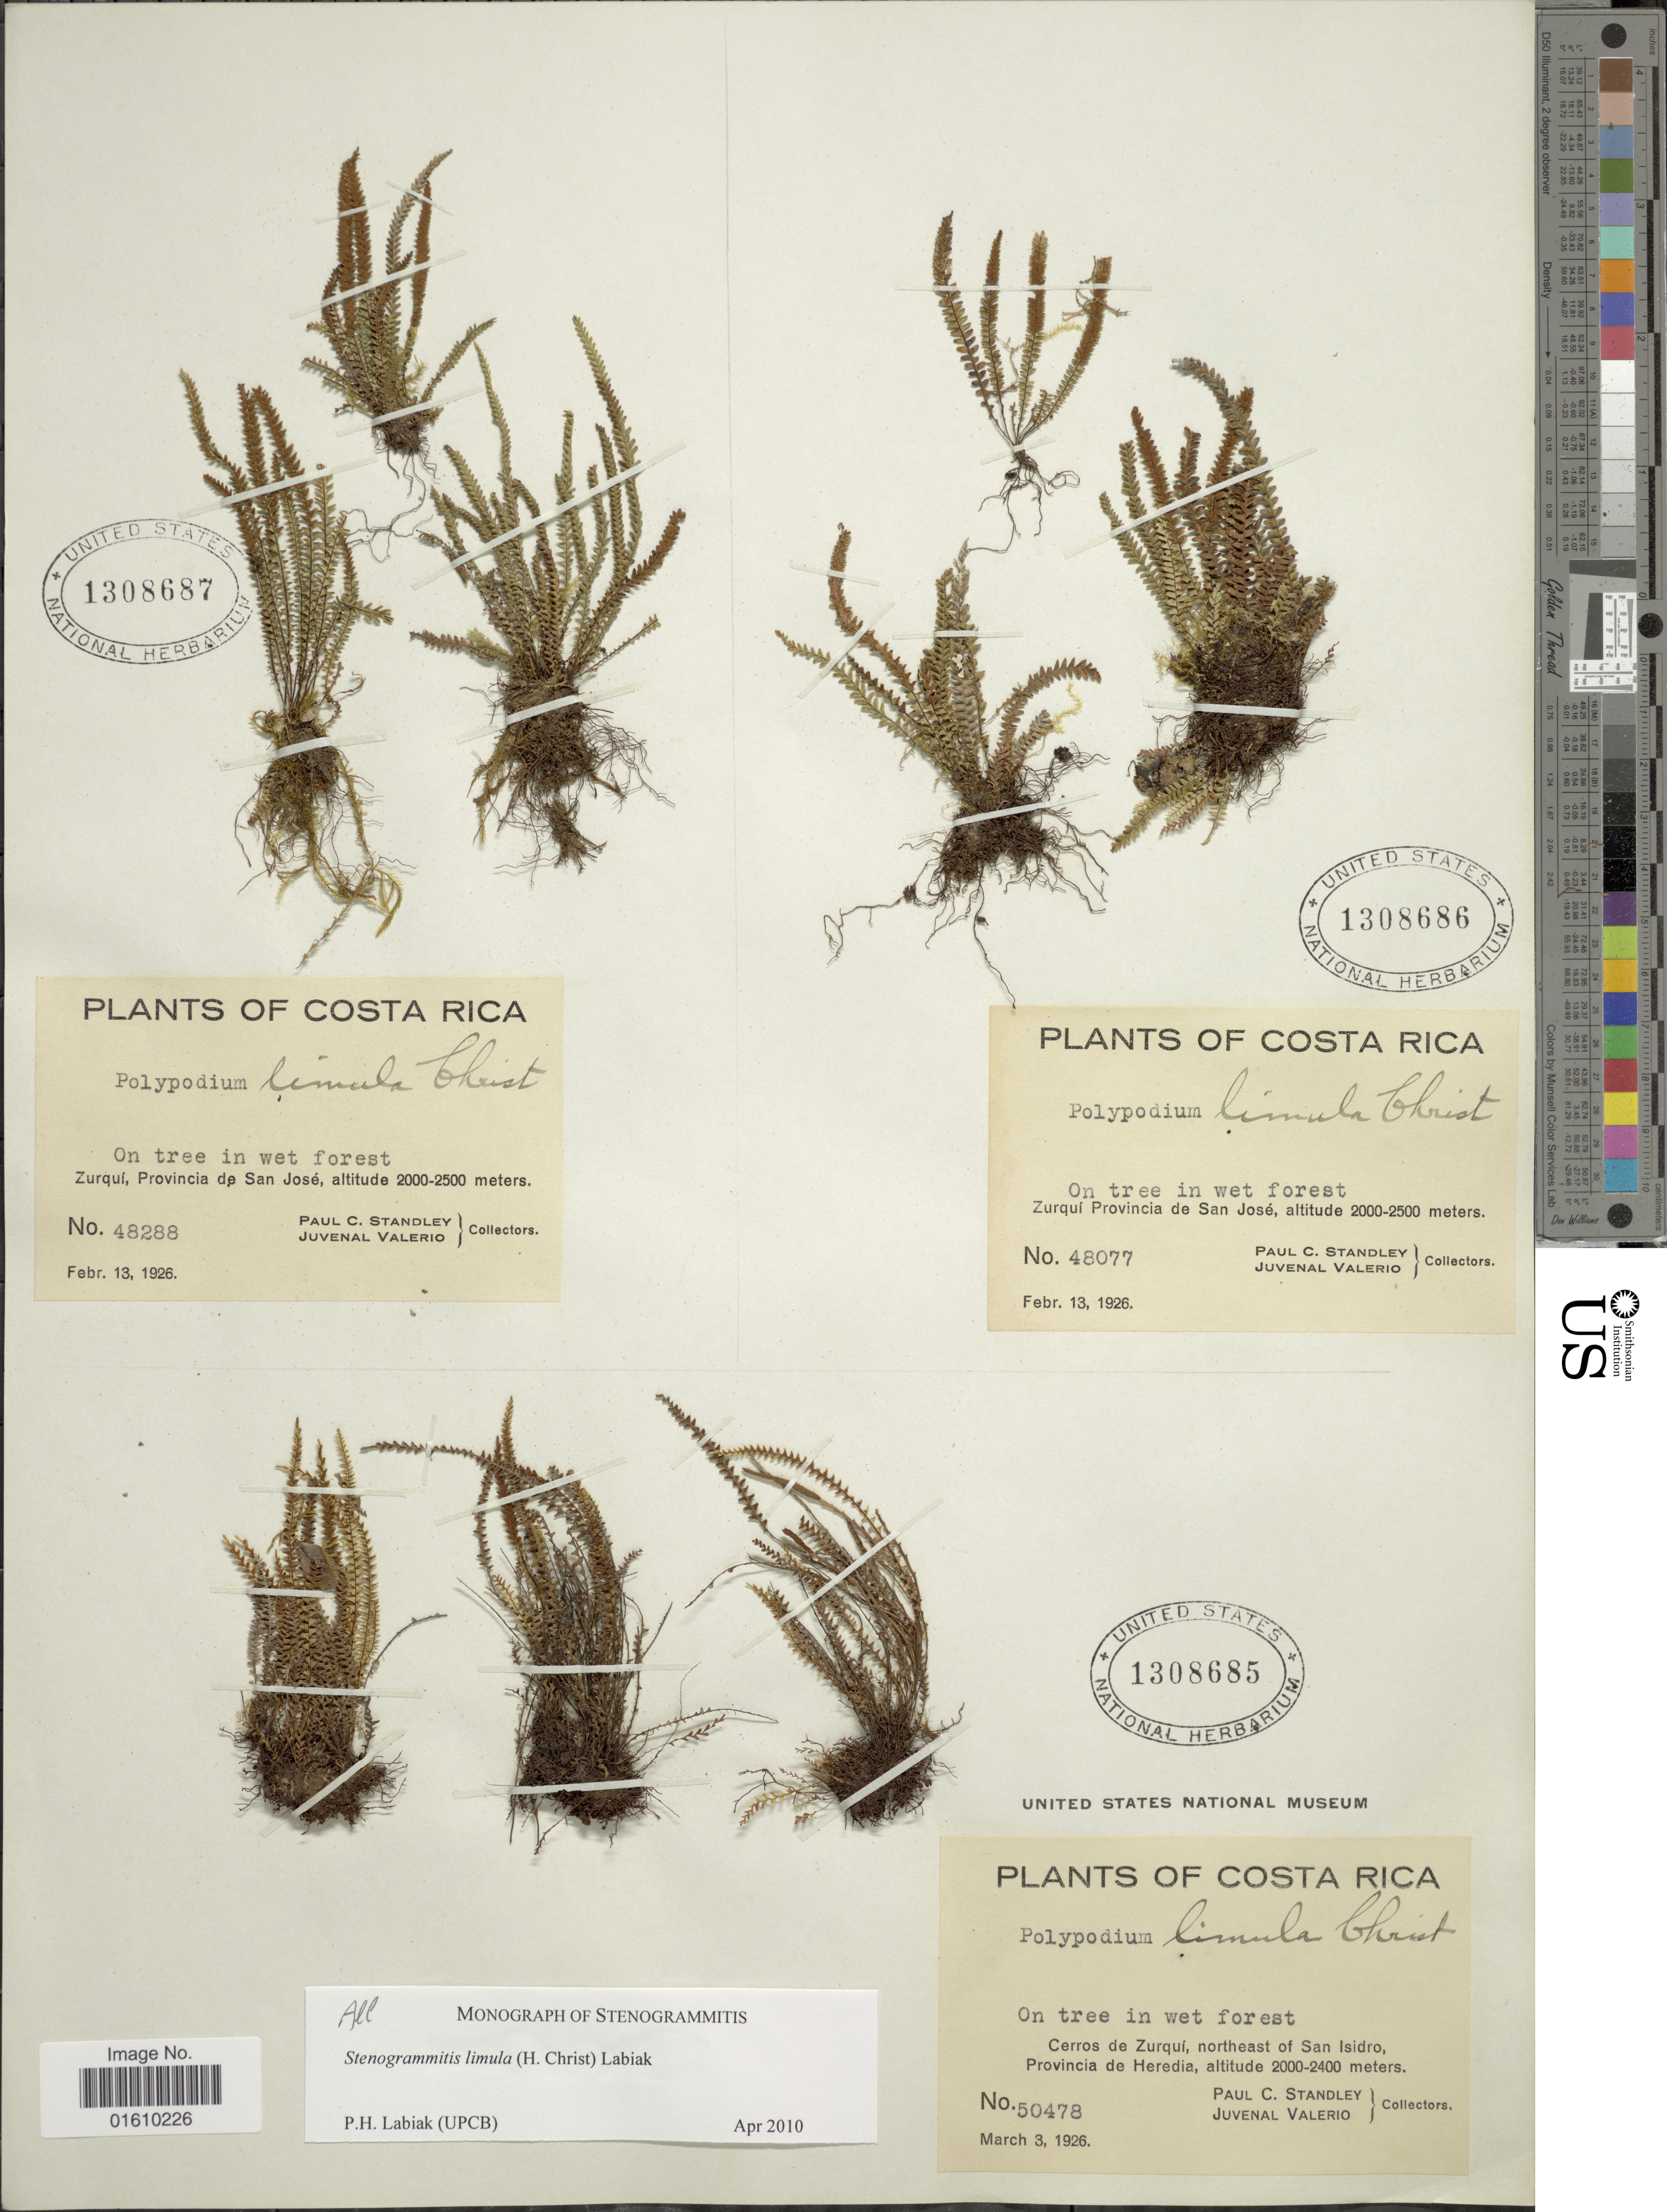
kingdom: Plantae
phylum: Tracheophyta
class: Polypodiopsida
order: Polypodiales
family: Polypodiaceae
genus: Stenogrammitis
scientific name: Stenogrammitis limula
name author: (Christ) Labiak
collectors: P. C. Standley & J. Valerio R.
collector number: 48077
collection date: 1926-02-13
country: Costa Rica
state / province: San José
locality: Zurquí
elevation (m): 2000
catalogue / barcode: US 1308686-2